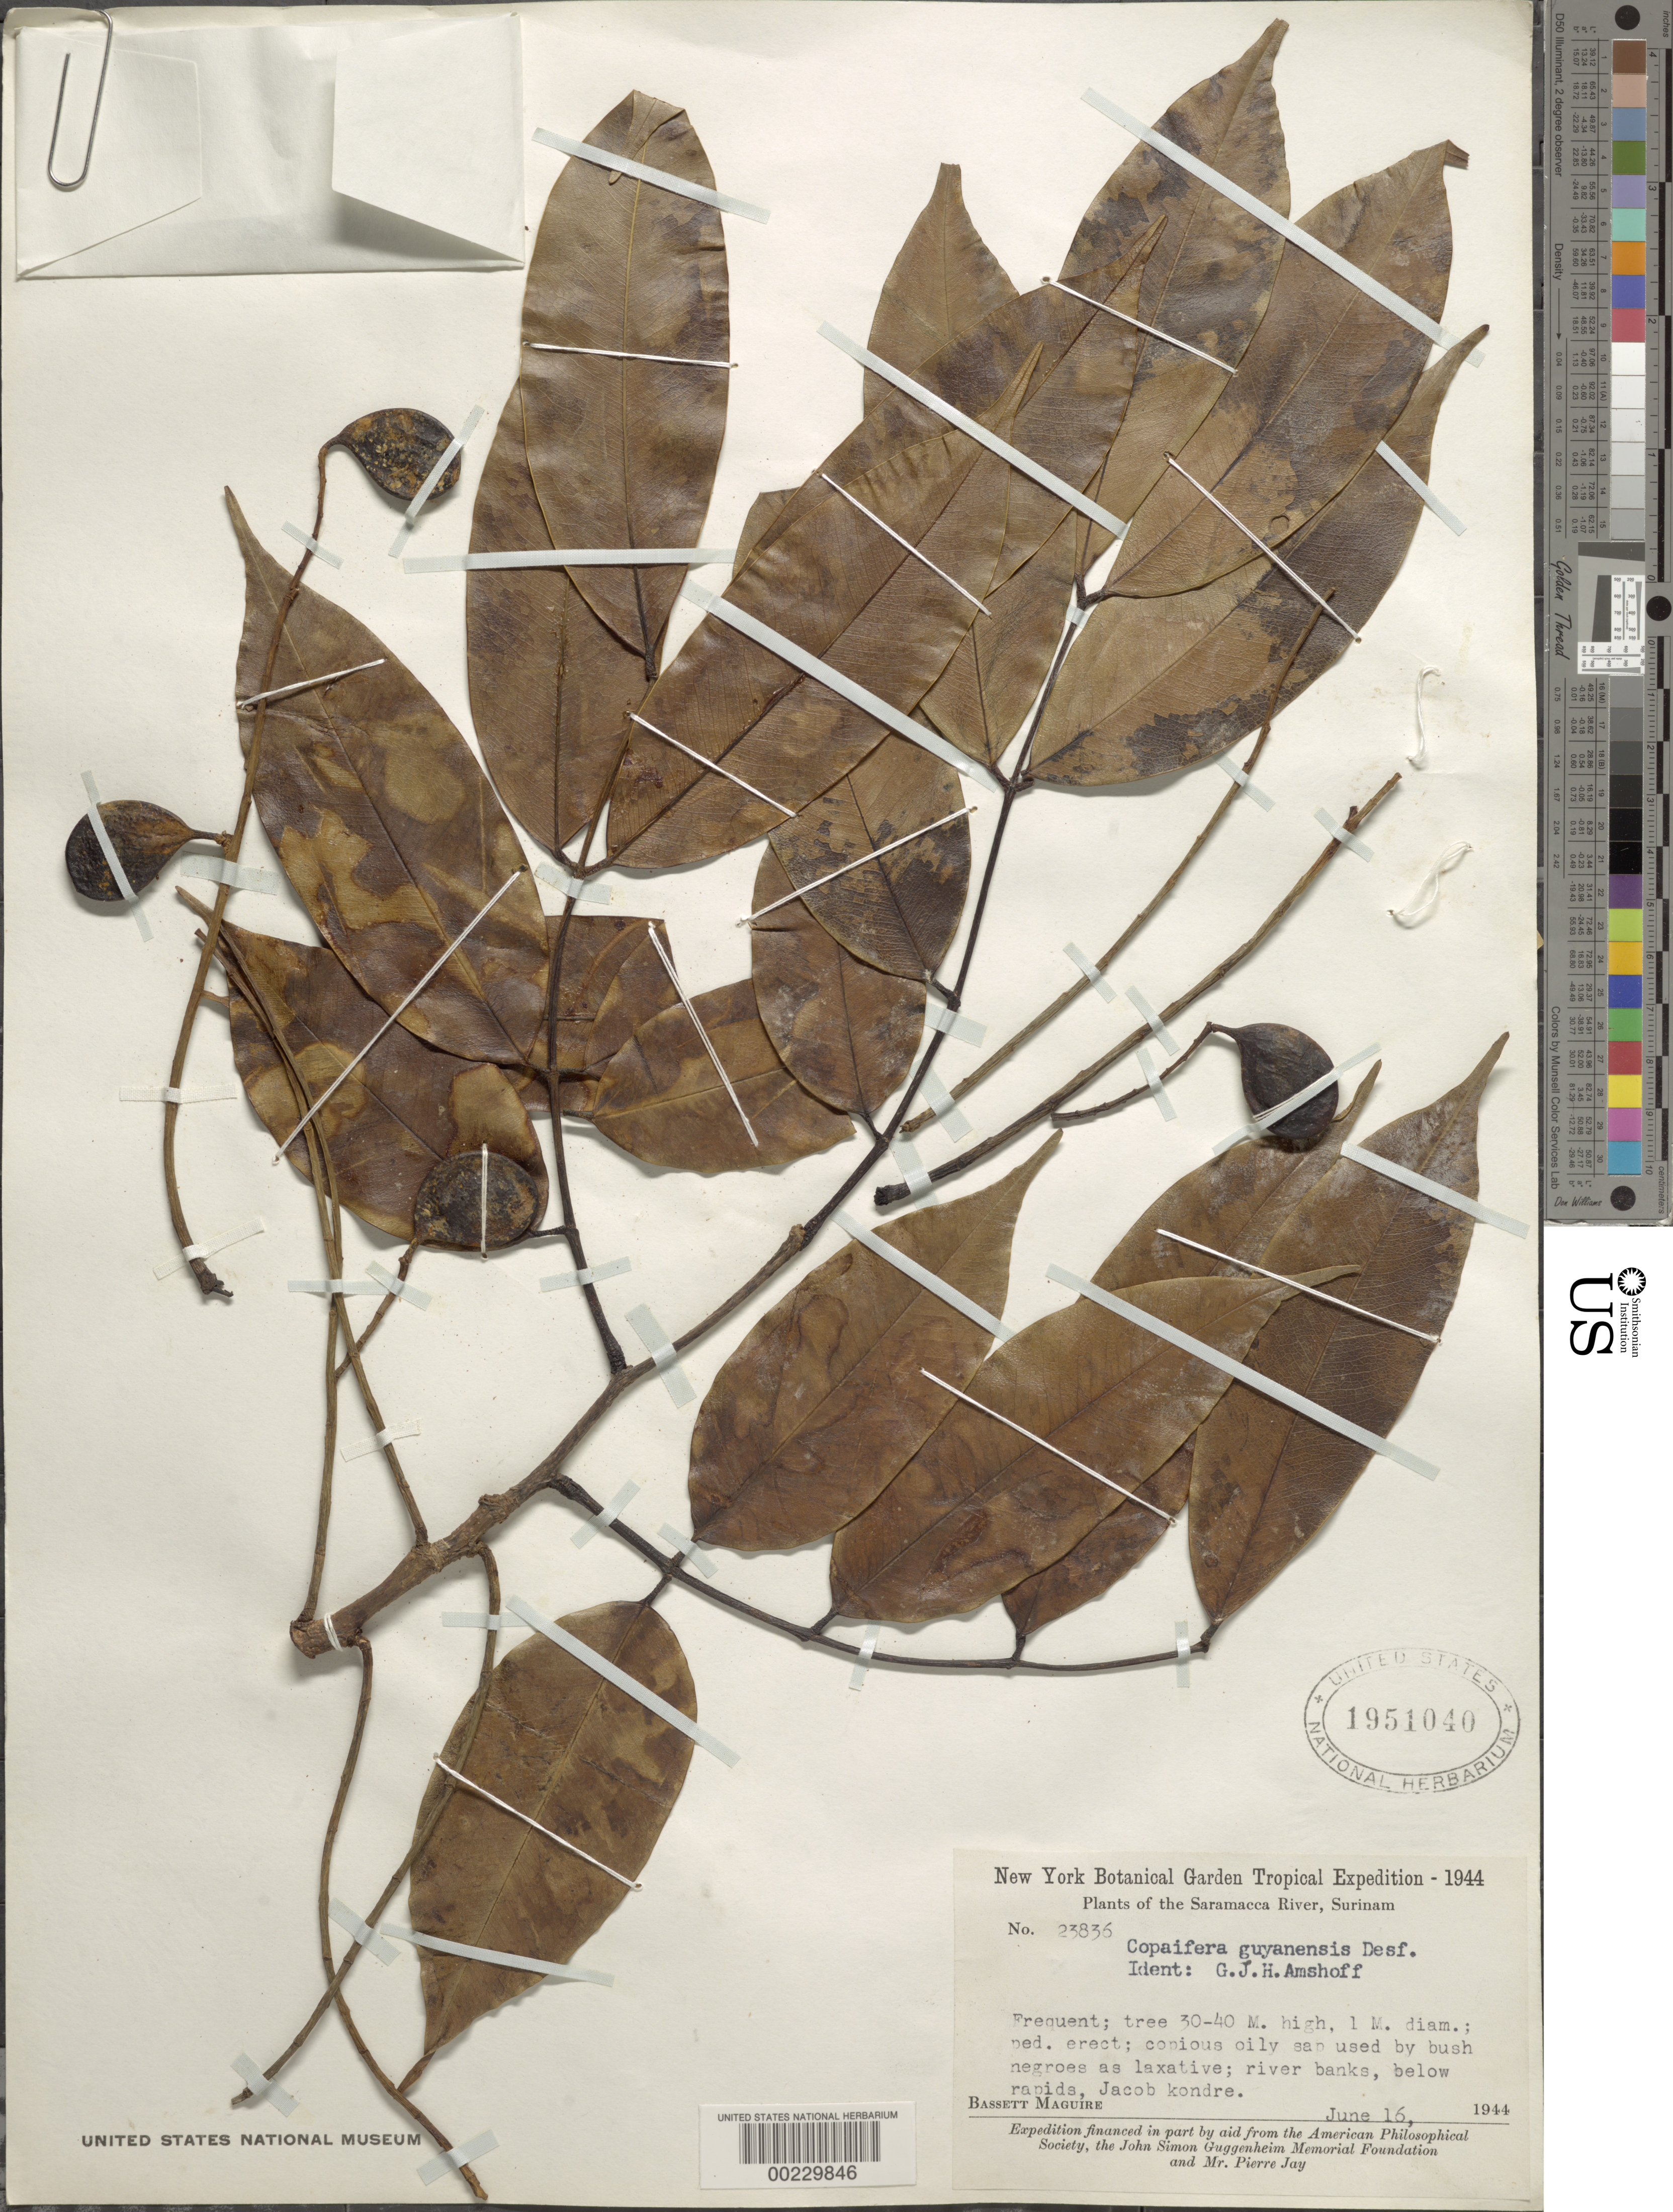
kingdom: Plantae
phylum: Tracheophyta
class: Magnoliopsida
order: Fabales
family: Fabaceae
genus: Copaifera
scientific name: Copaifera guyanensis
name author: Desf.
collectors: B. Maguire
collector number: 23836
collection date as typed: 16 Jun 1944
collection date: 1944-06-16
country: Suriname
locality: Below rapids, jacob kondre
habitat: River banks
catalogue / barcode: US 1951040